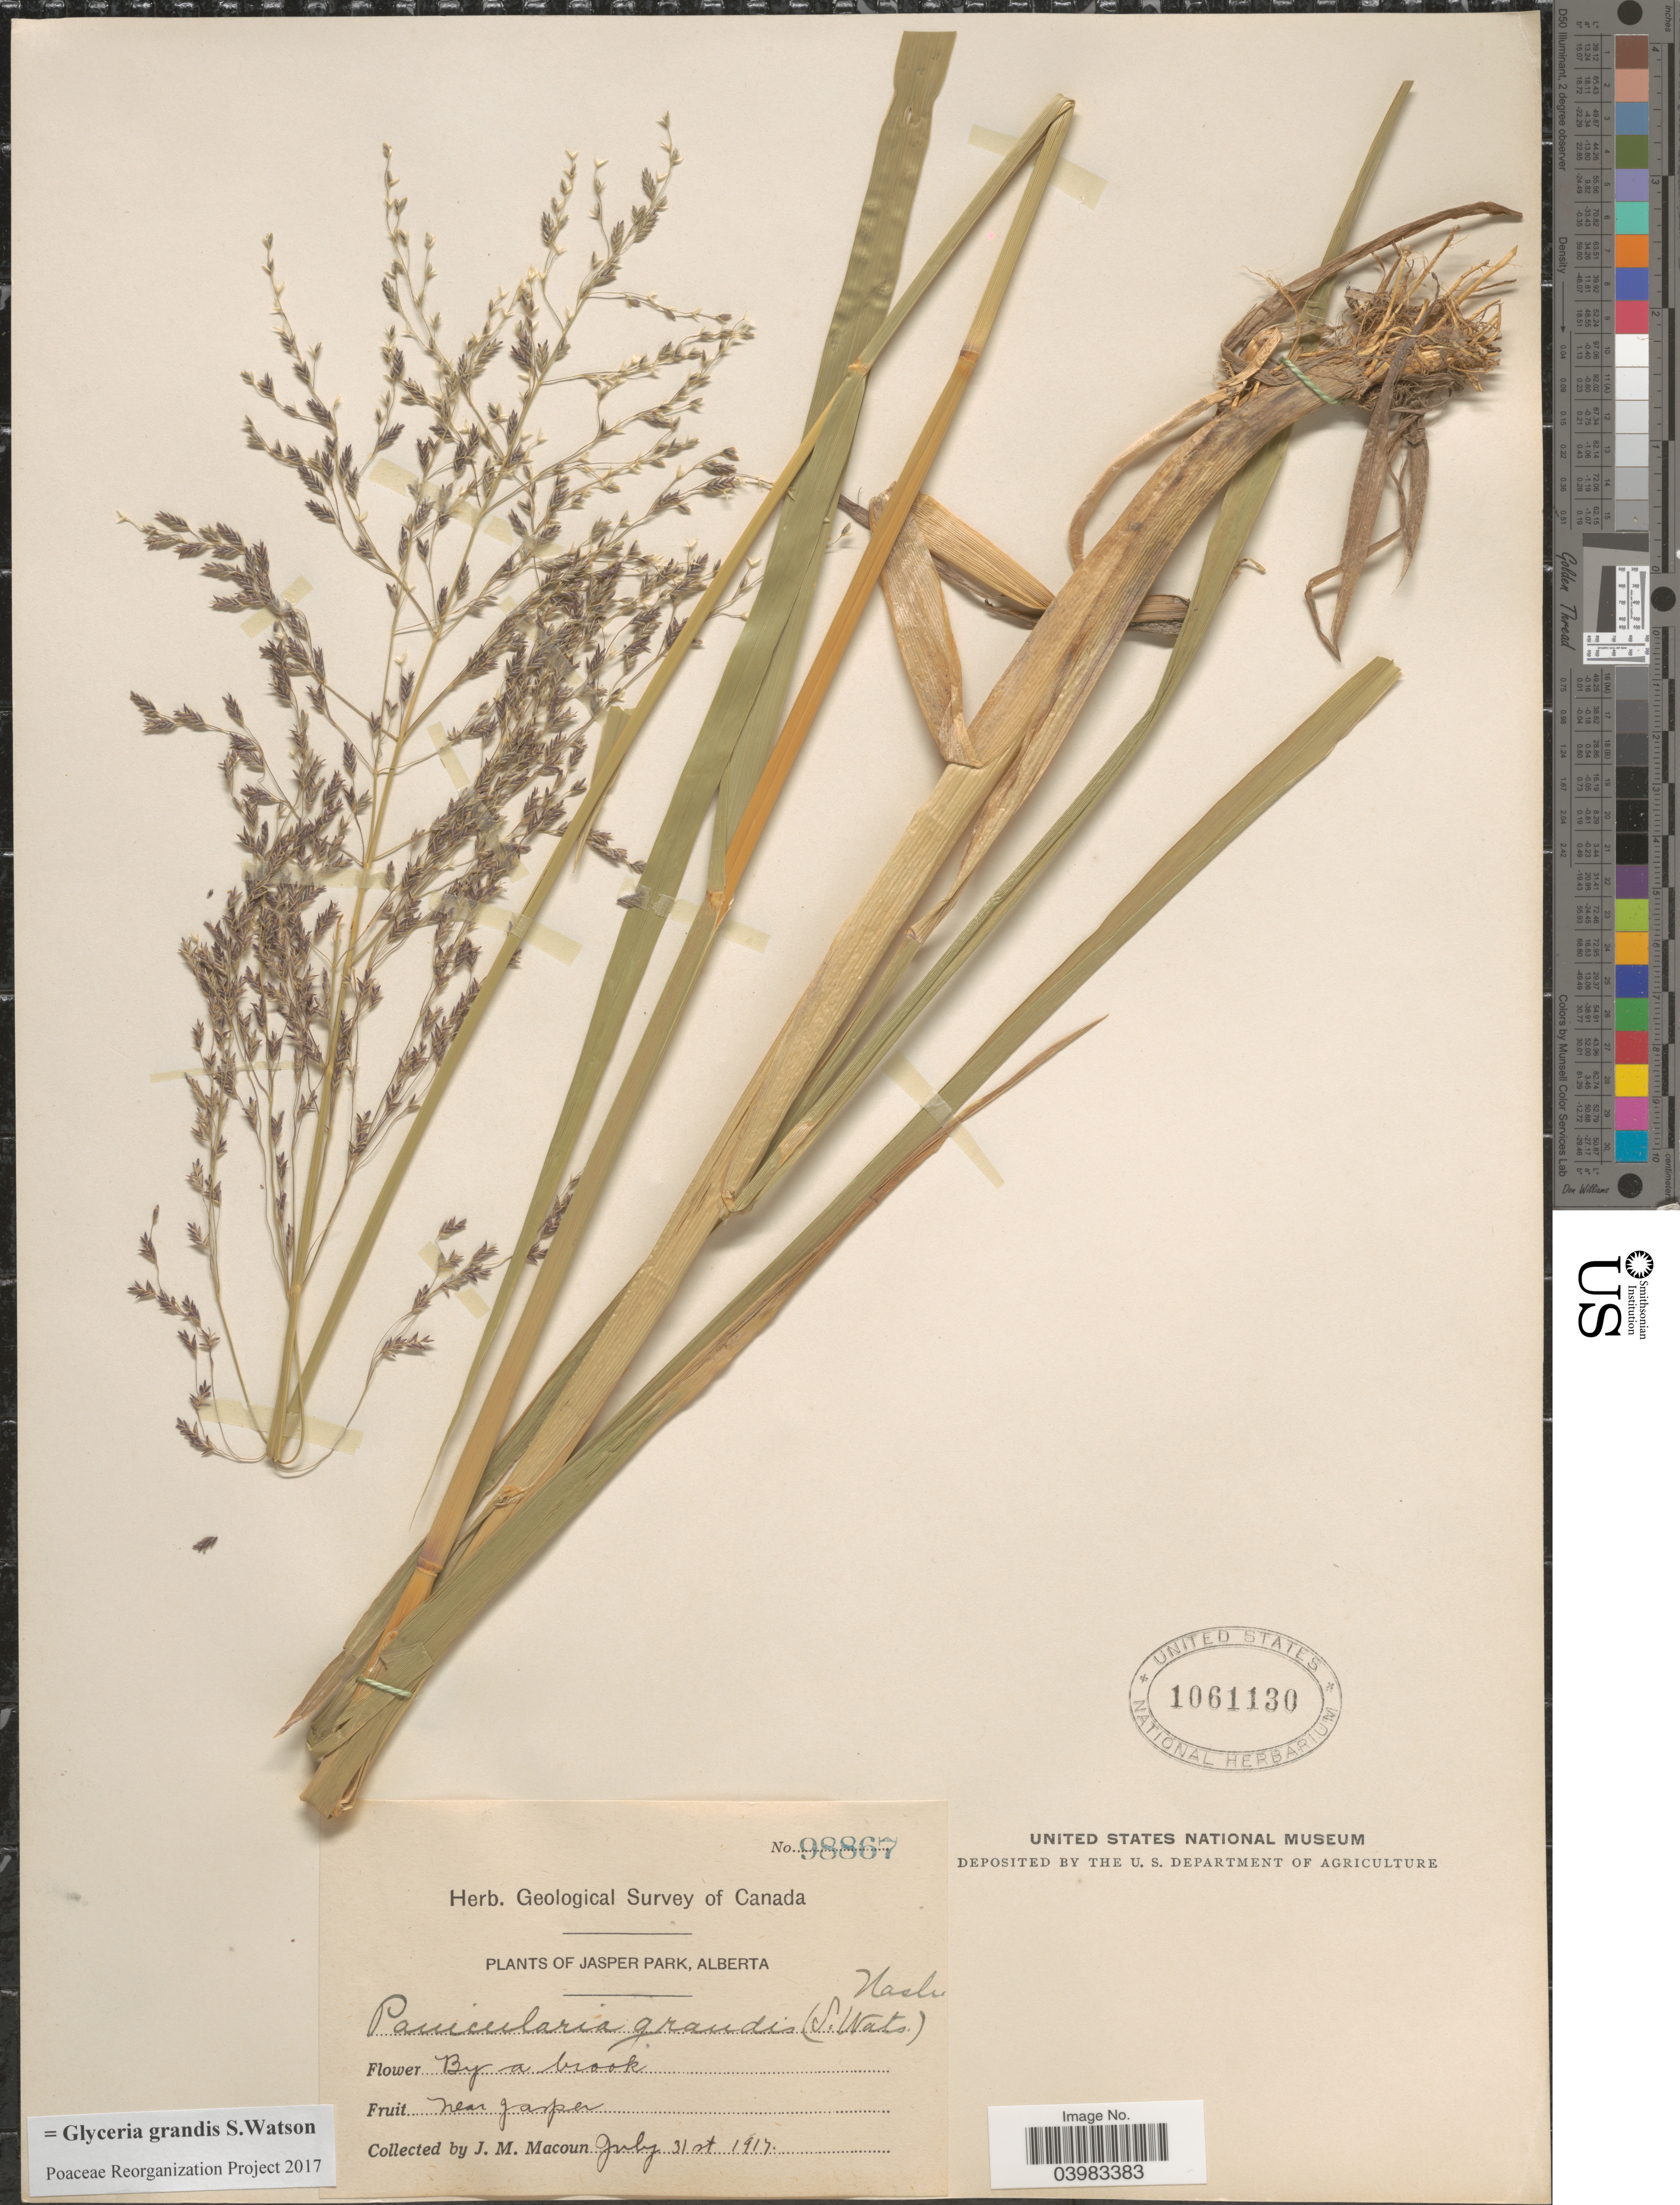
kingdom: Plantae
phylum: Tracheophyta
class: Liliopsida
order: Poales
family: Poaceae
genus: Glyceria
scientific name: Glyceria grandis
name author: S. Watson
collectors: J. M. Macoun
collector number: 98867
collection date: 1917-07-31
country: Canada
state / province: Alberta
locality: Jasper Park. Near Jasper.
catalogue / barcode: US 1061130